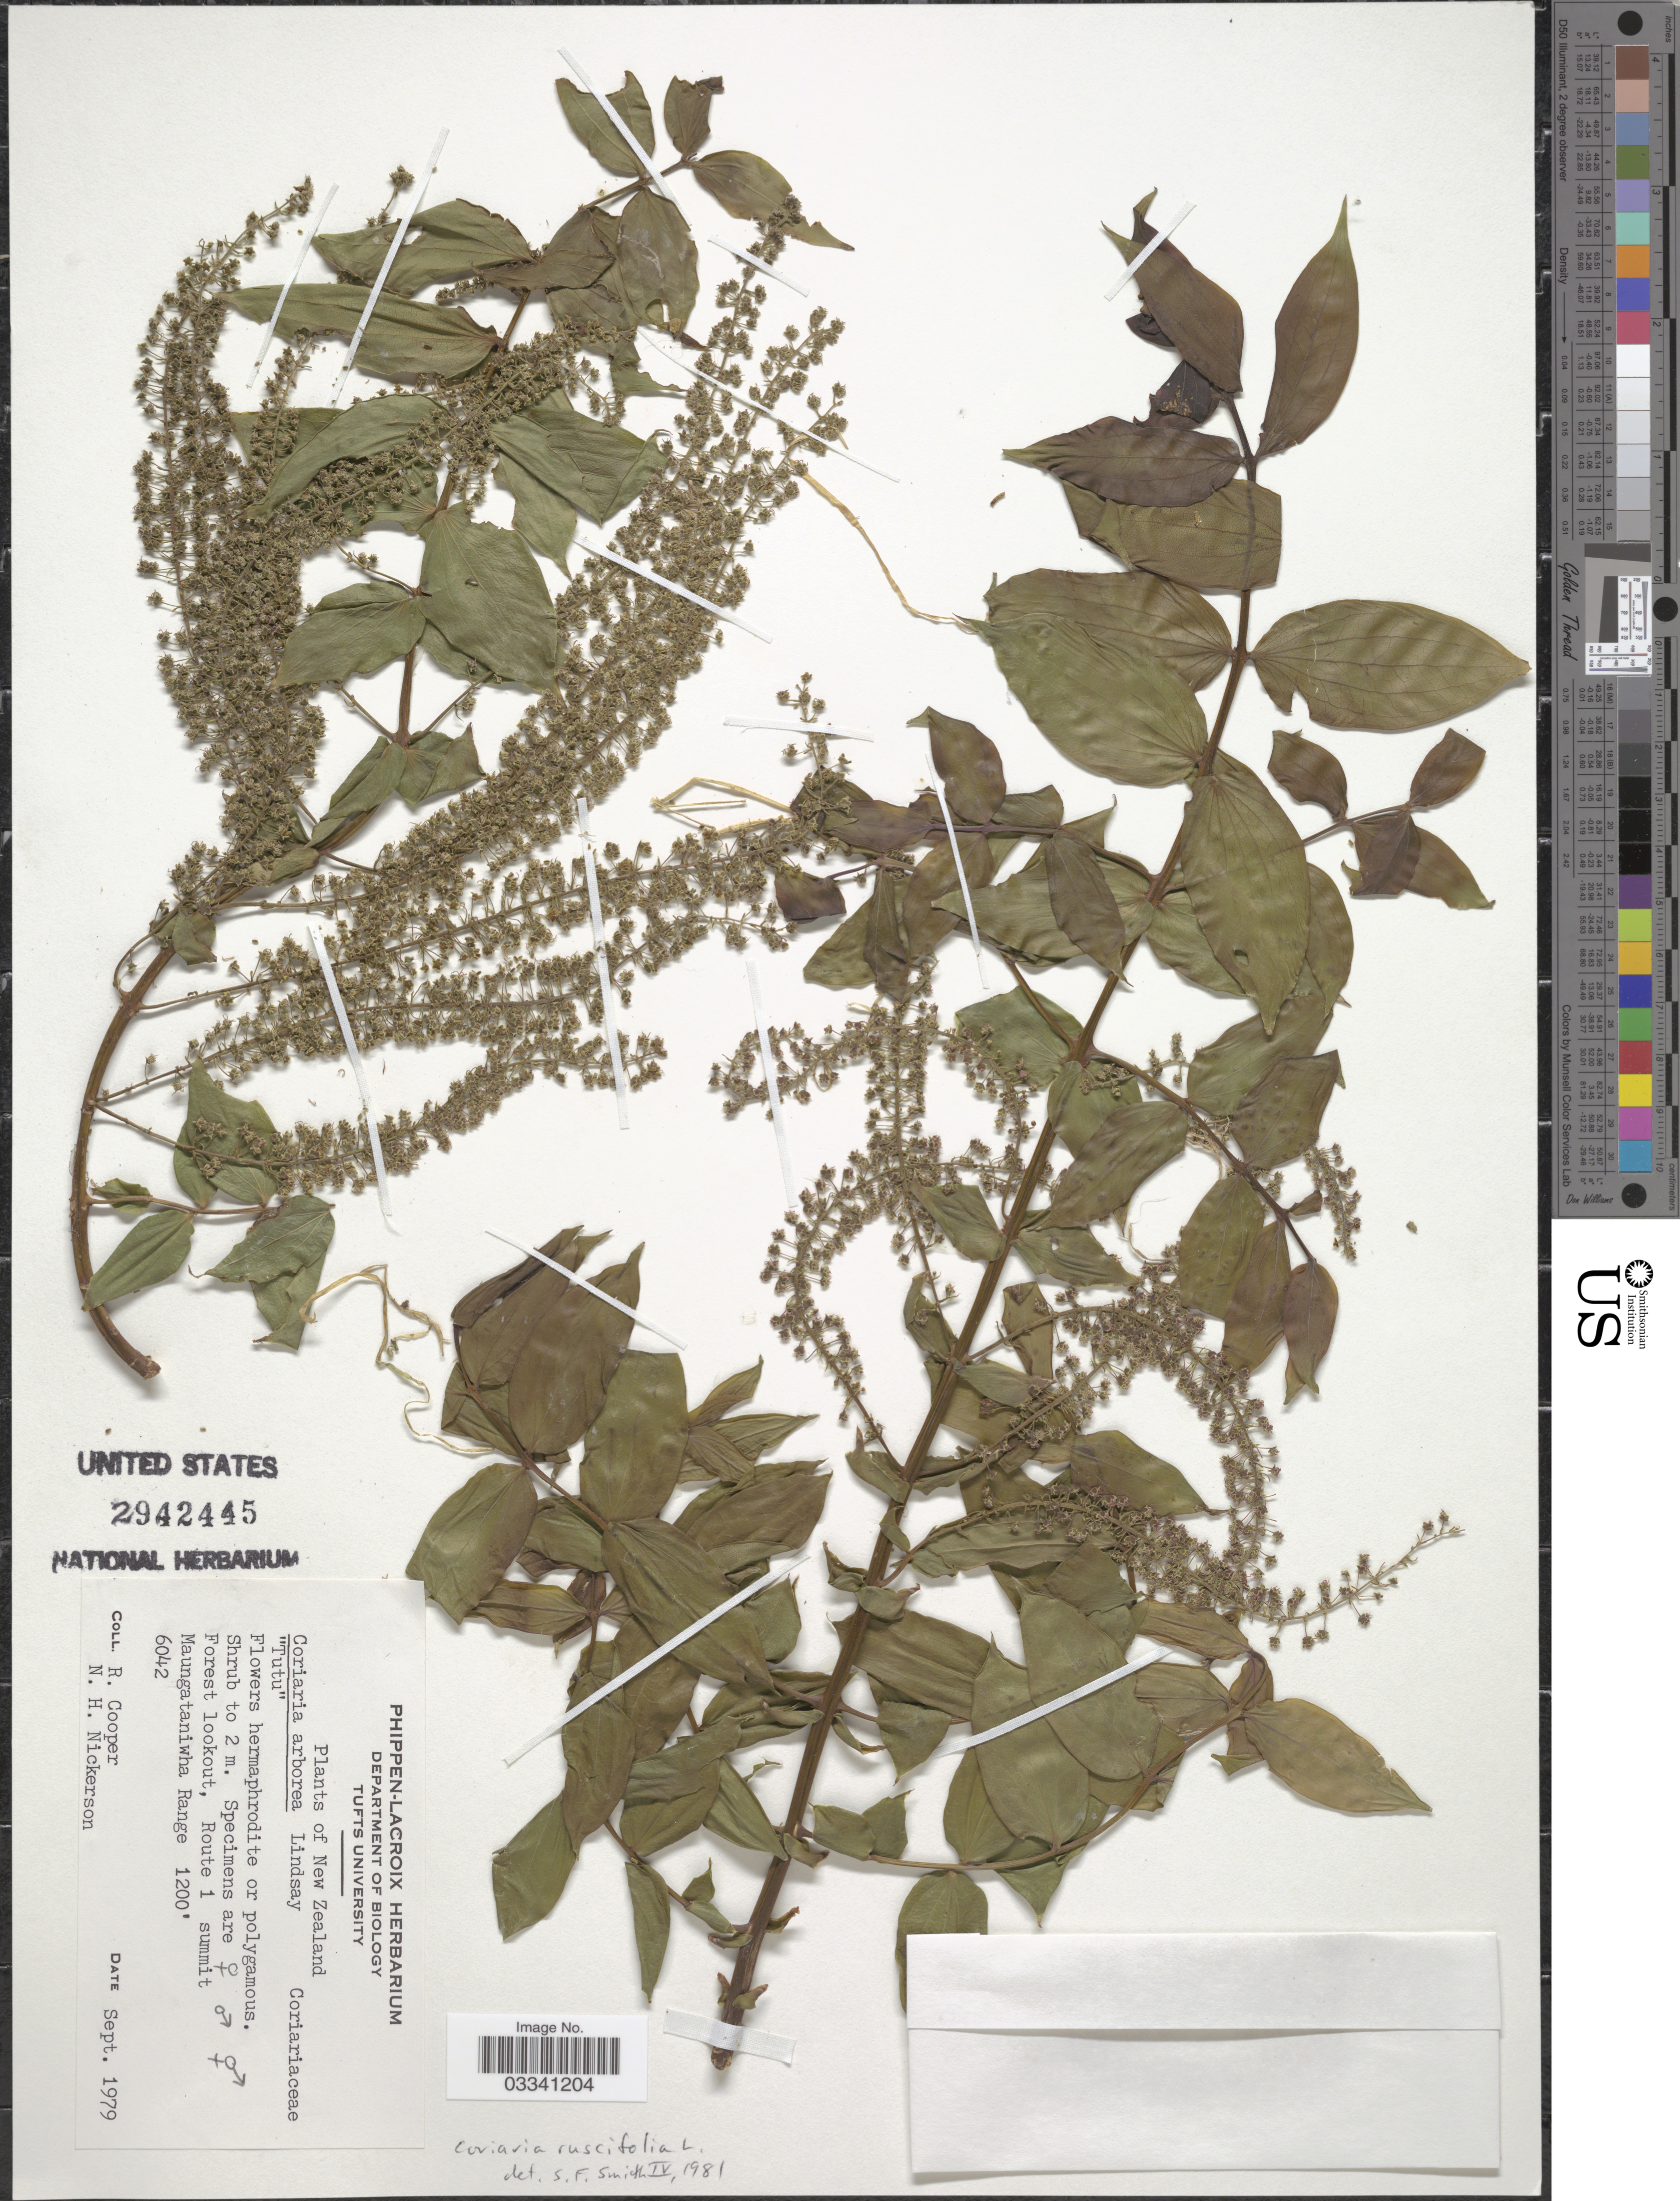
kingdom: Plantae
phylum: Tracheophyta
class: Magnoliopsida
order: Cucurbitales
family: Coriariaceae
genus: Coriaria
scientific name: Coriaria ruscifolia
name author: L.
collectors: R. Cooper & N. Nickerson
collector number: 6042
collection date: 1979-09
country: New Zealand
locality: Forest lookout, Route 1 summit. Maungataniwha Range.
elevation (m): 366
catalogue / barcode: US 2942445